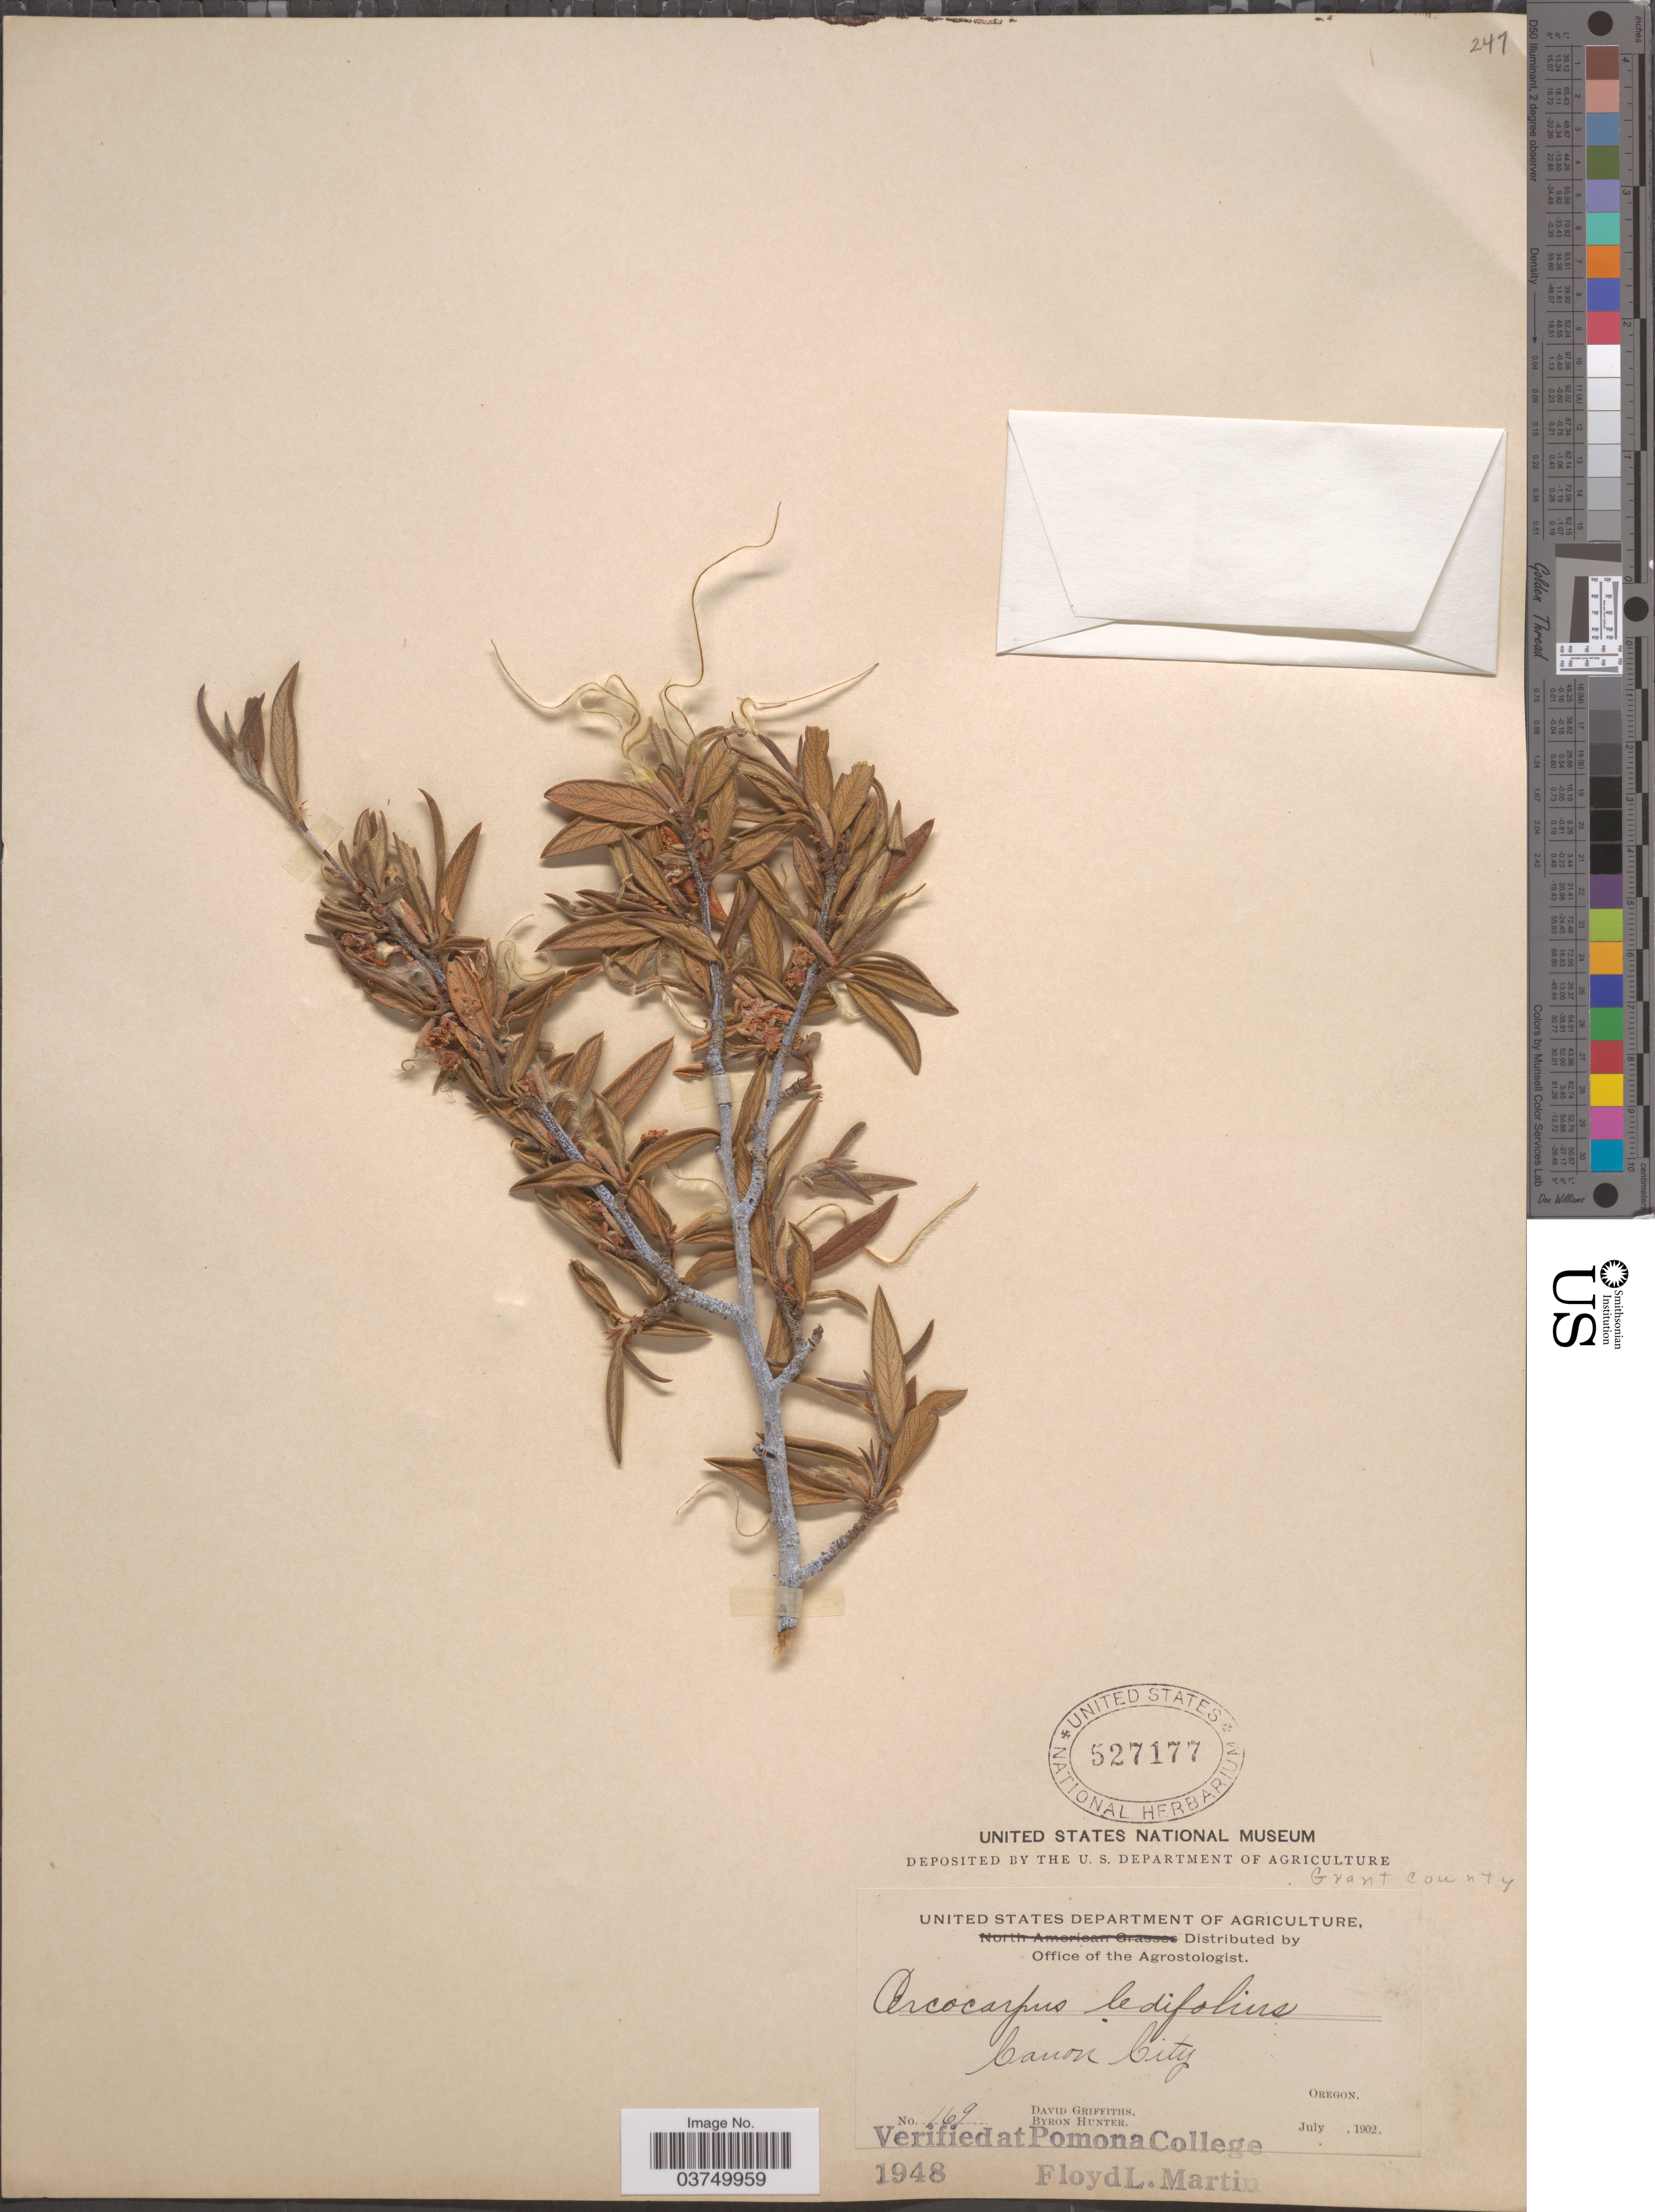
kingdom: Plantae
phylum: Tracheophyta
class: Magnoliopsida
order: Rosales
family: Rosaceae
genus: Cercocarpus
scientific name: Cercocarpus ledifolius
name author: Nutt.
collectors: D. Griffiths & B. Hunter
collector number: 169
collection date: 1902-07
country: United States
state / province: Oregon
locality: Canon City. Grant County.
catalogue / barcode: US 527177